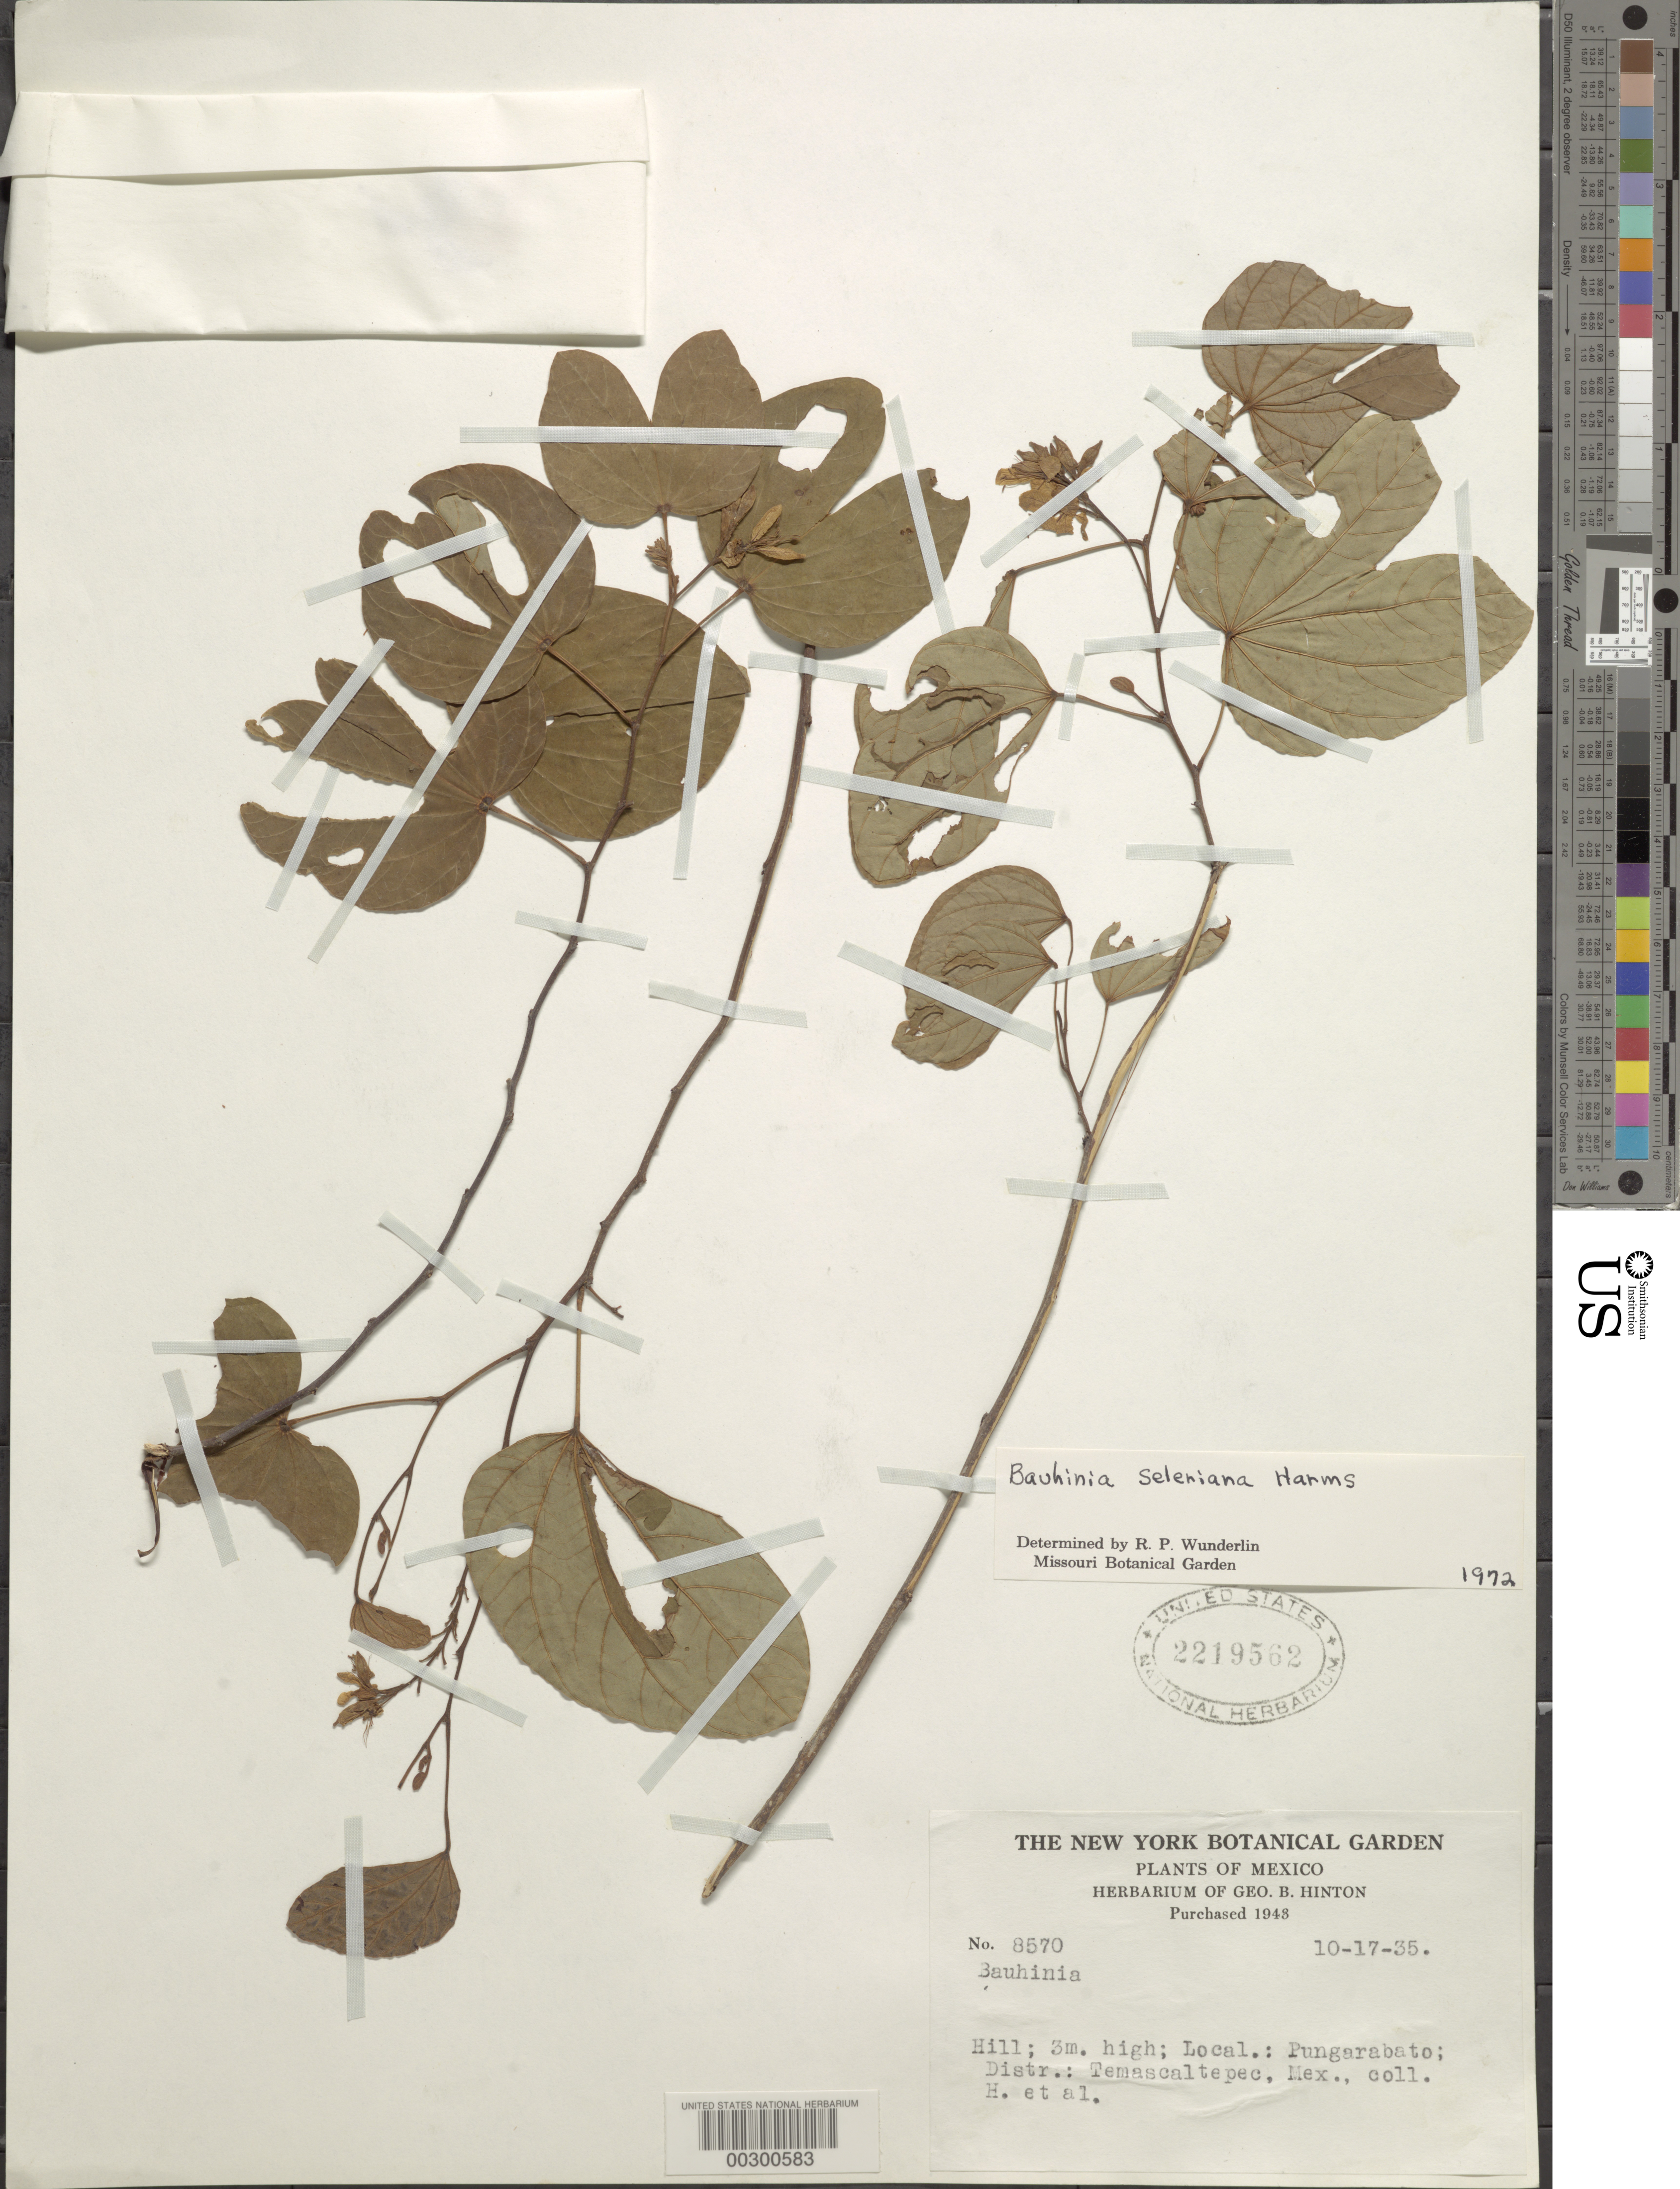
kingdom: Plantae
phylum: Tracheophyta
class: Magnoliopsida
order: Fabales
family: Fabaceae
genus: Bauhinia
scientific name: Bauhinia seleriana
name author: Harms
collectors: G. B. Hinton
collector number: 8570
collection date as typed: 17 Oct 1935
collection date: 1935-10-17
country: Mexico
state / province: México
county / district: Temascaltepec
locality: Pungarabato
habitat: Hill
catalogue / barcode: US 2219562